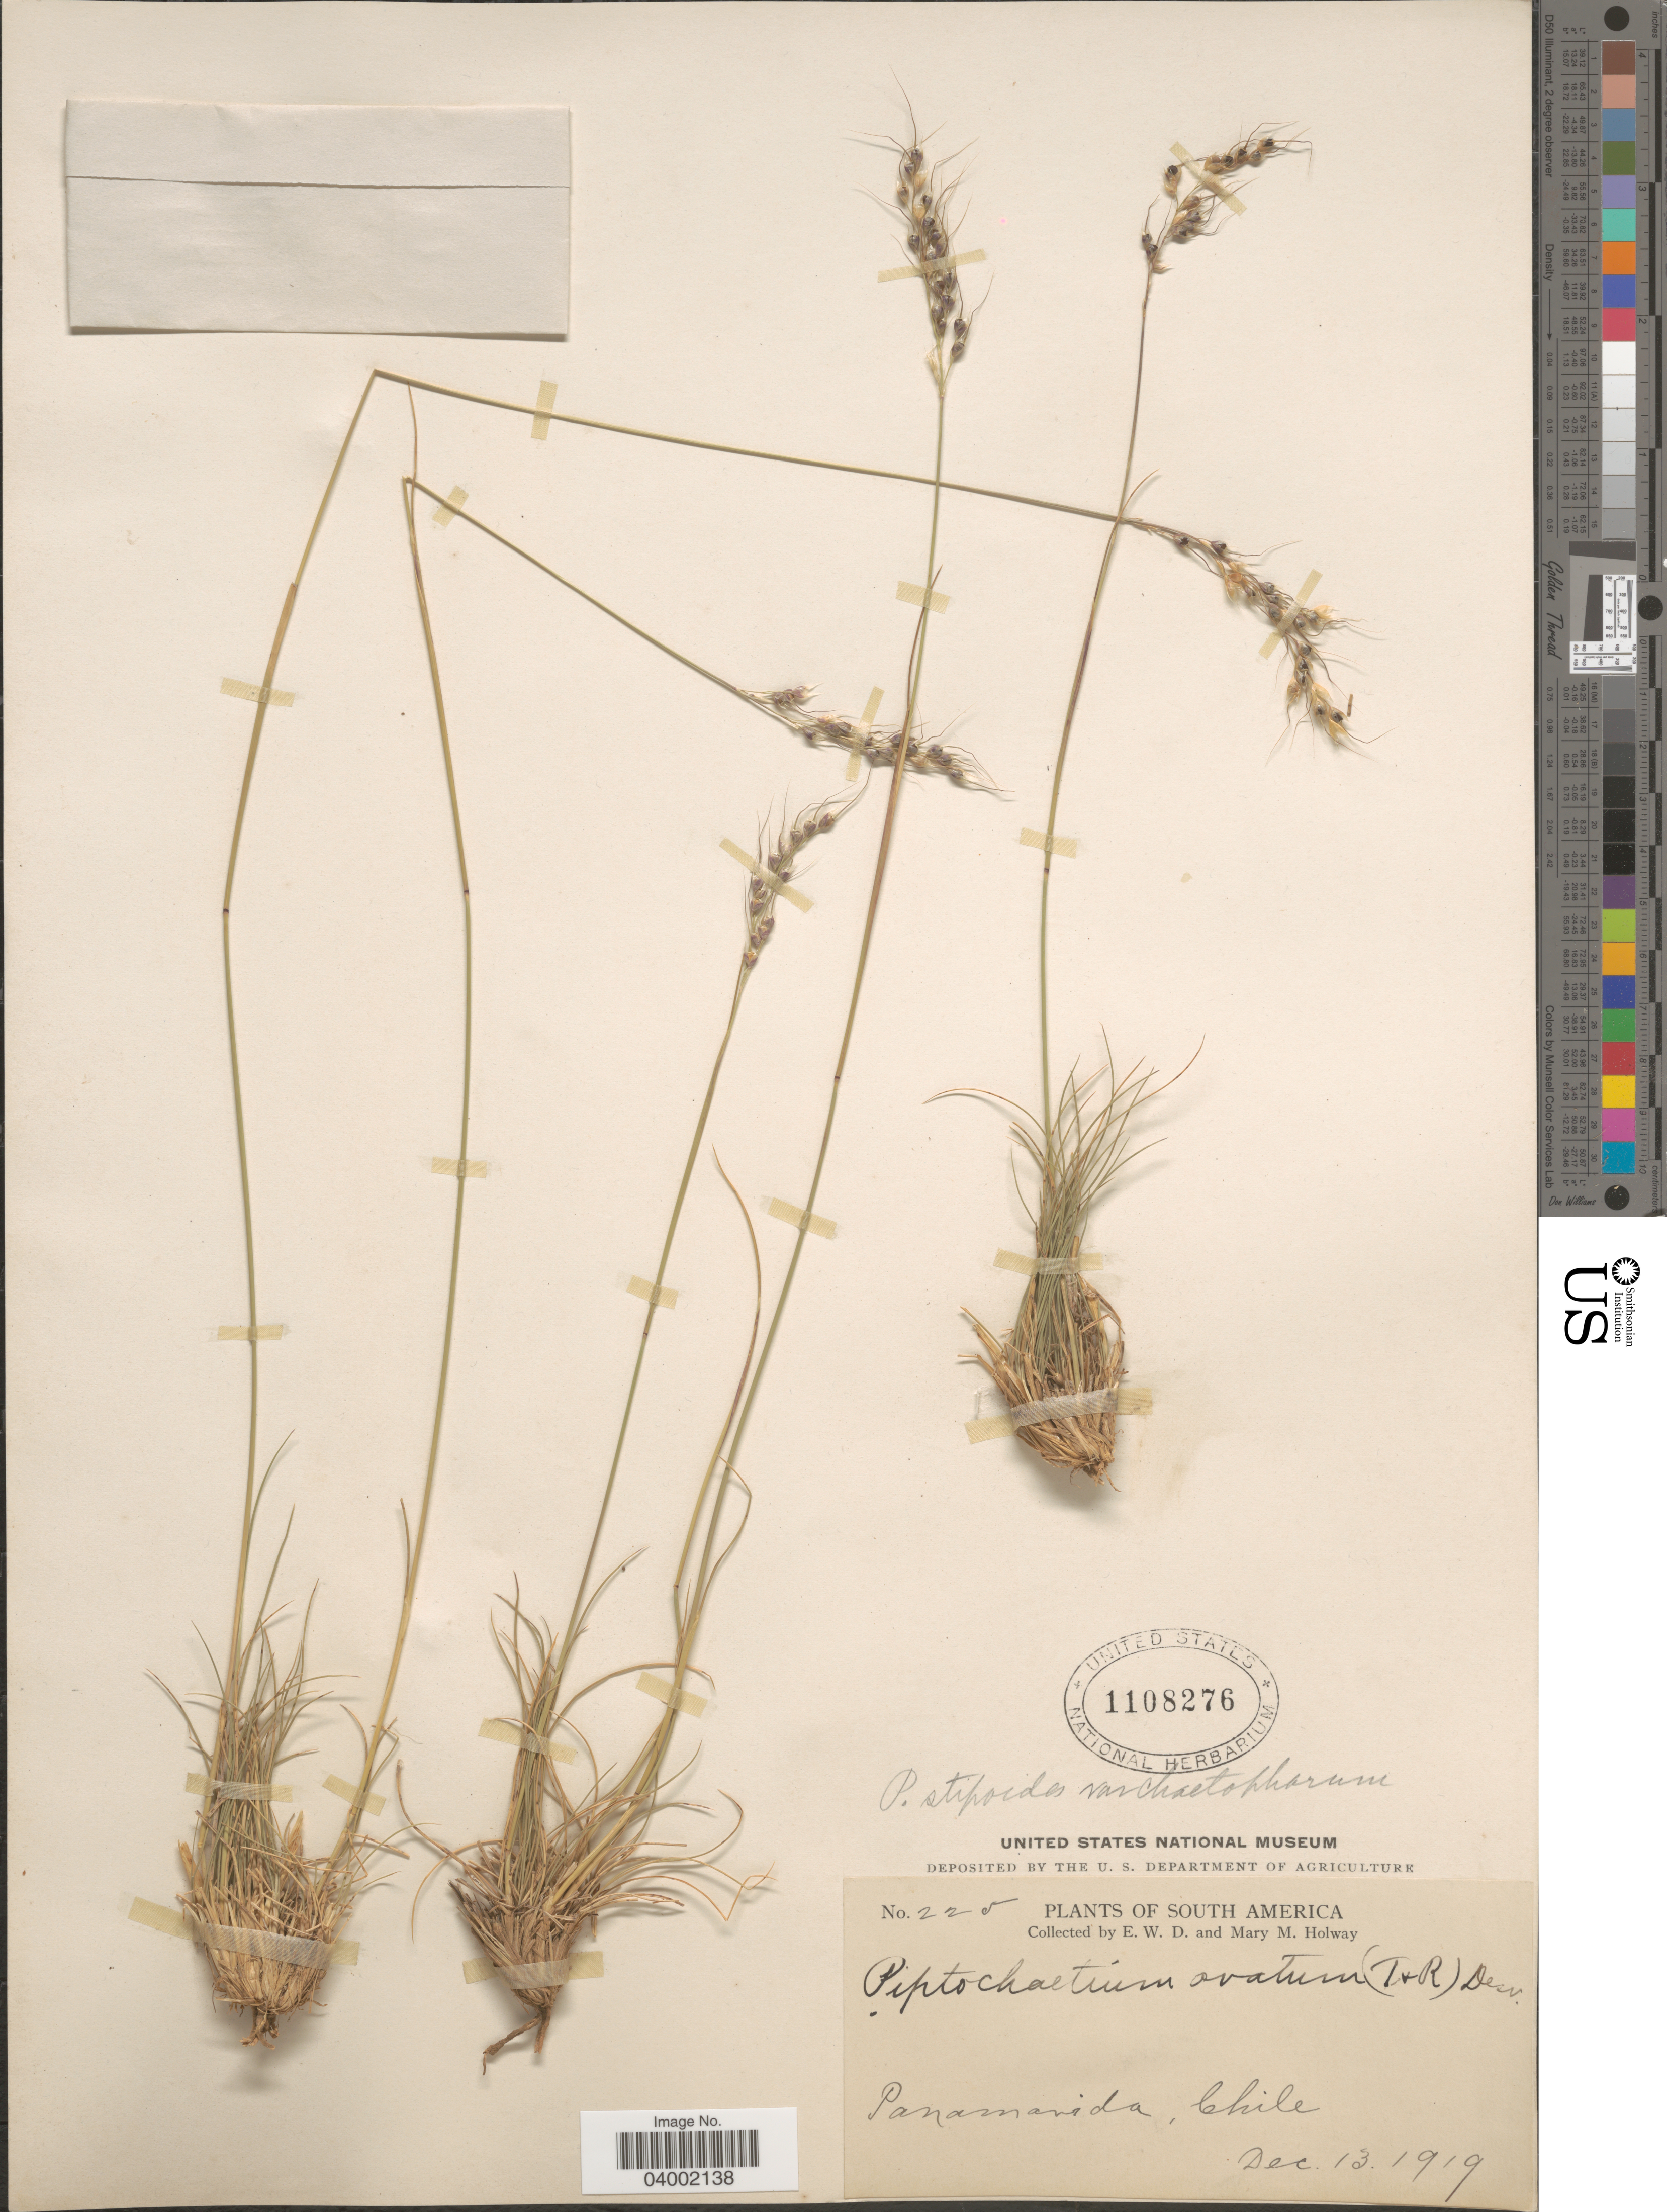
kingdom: Plantae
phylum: Tracheophyta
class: Liliopsida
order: Poales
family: Poaceae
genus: Piptochaetium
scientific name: Piptochaetium stipoides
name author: (Trin. & Rupr.) Hack. & Arechav.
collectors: E. W. D. Holway & M. M. Holway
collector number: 225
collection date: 1919-12-13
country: Chile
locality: Panamavida.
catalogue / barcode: US 1108276